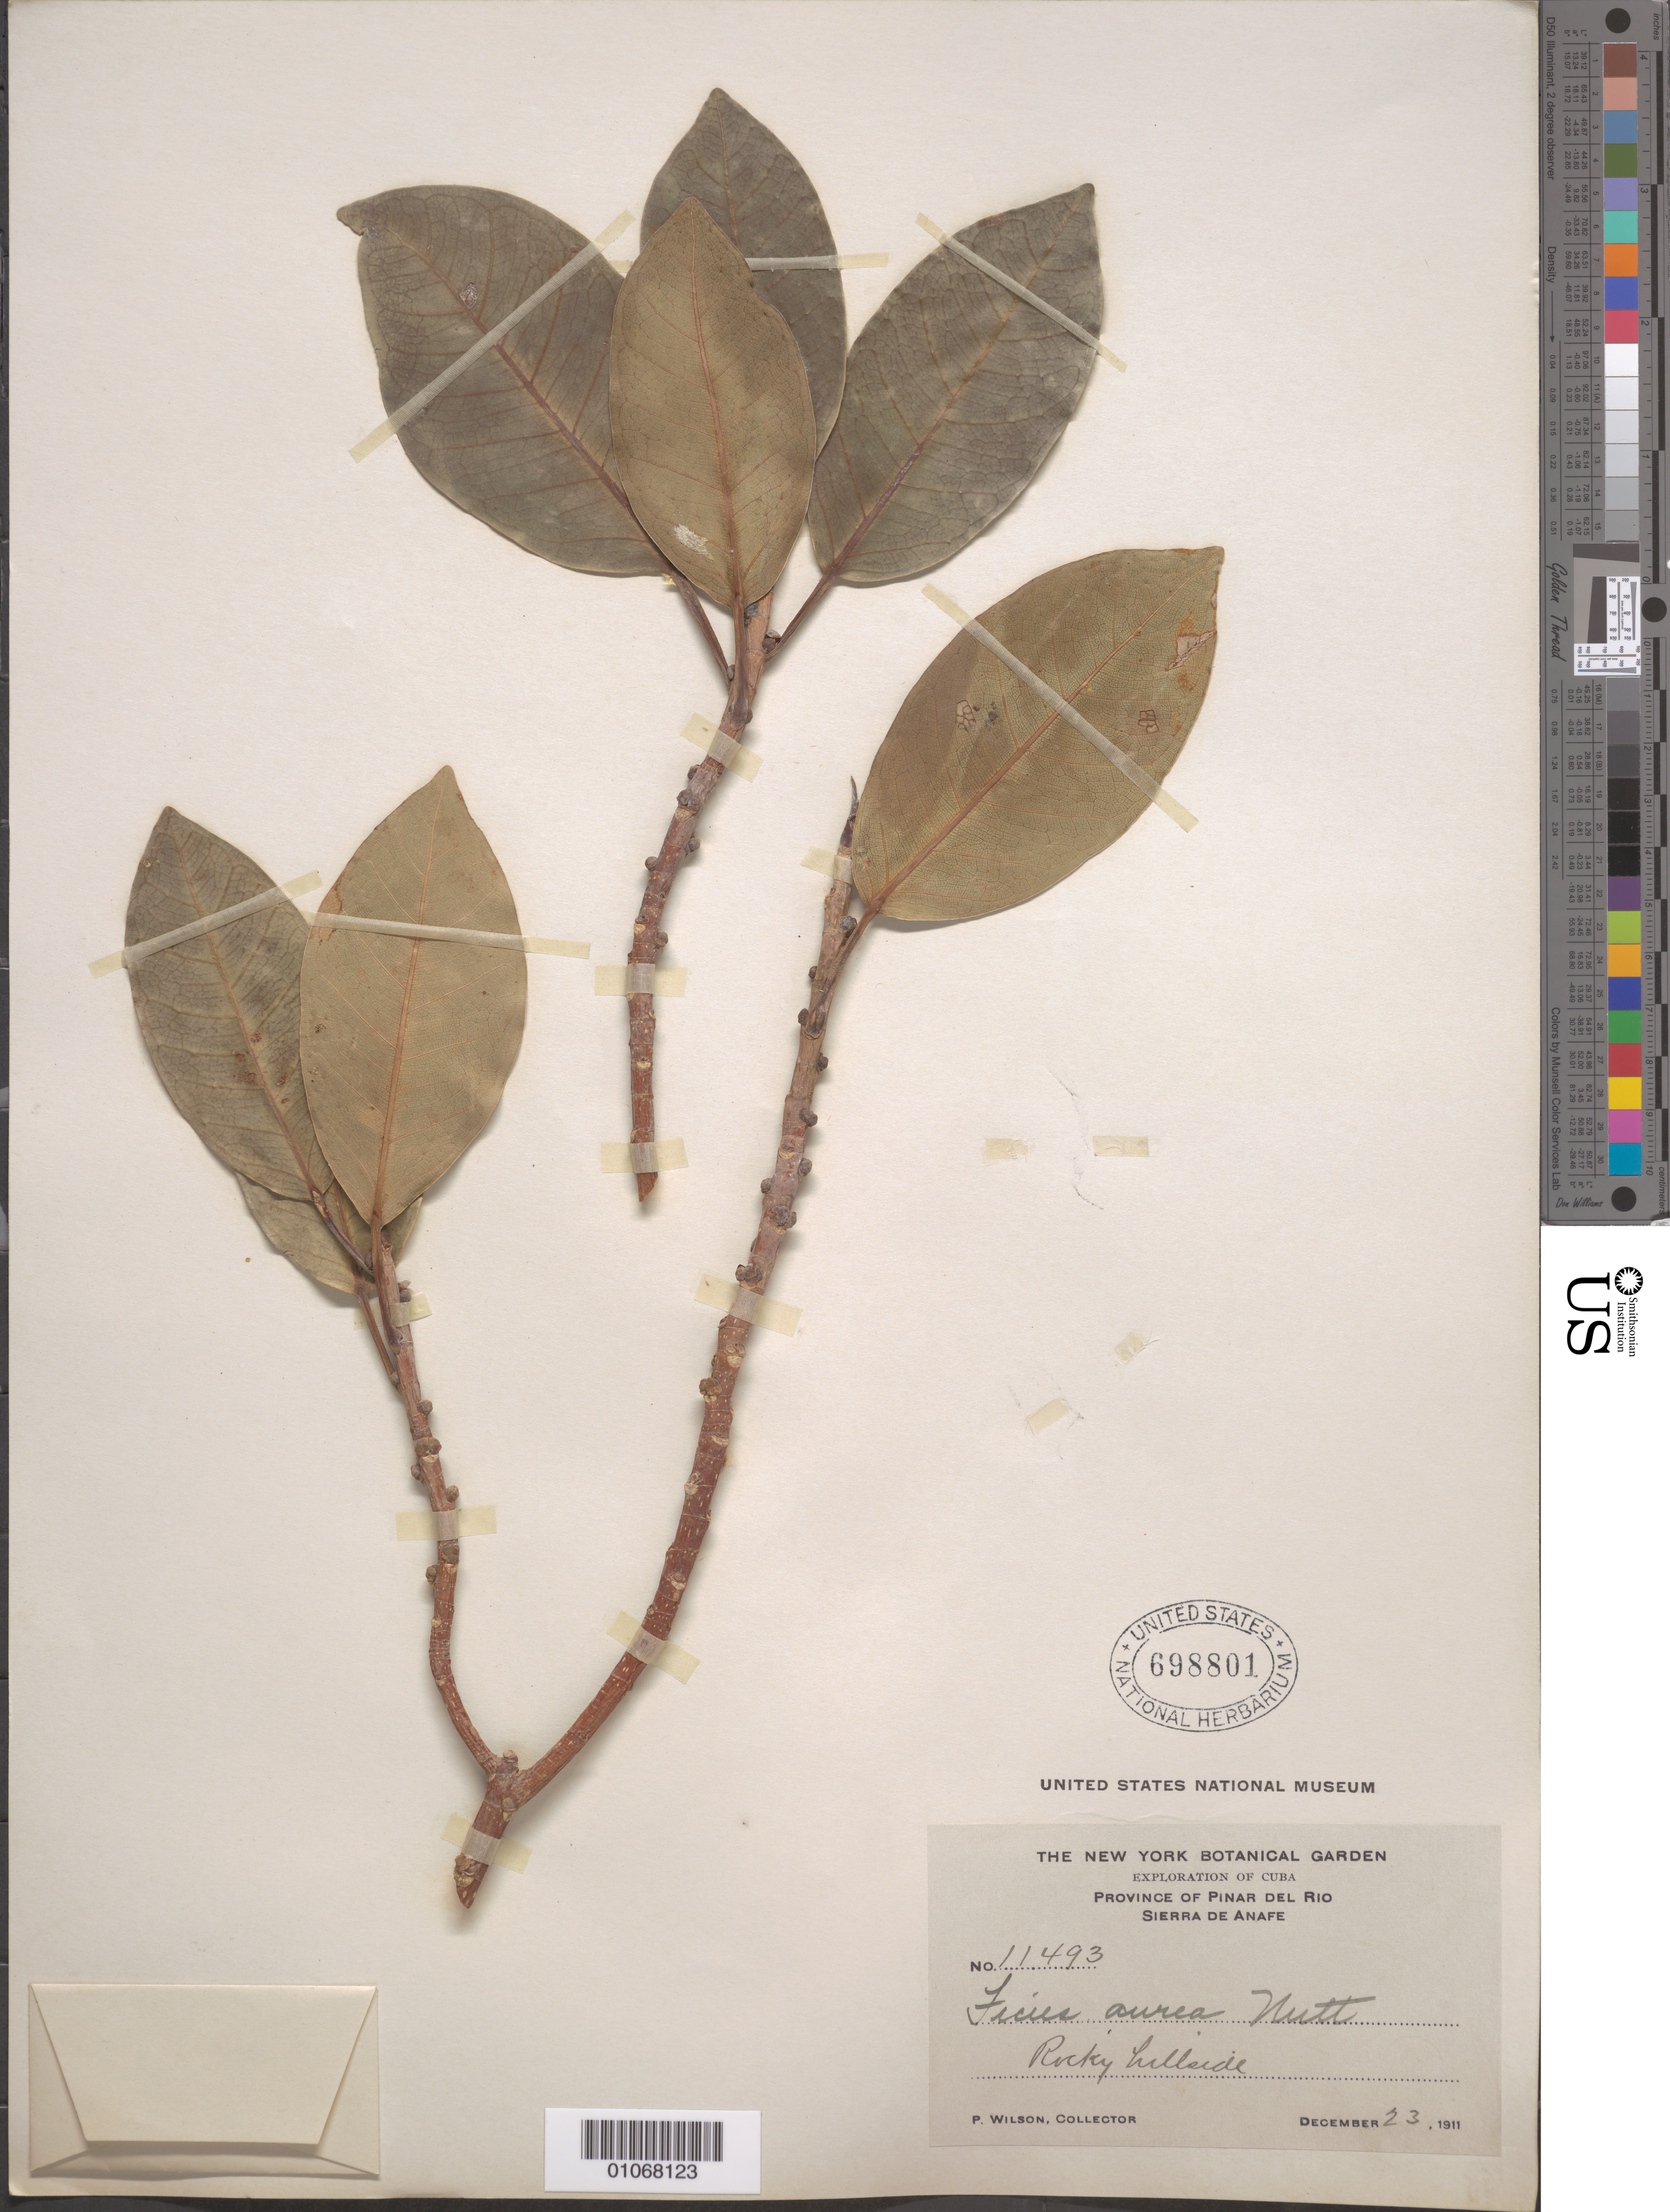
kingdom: Plantae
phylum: Tracheophyta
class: Magnoliopsida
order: Rosales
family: Moraceae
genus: Ficus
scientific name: Ficus aurea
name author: Nutt.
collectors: P. Wilson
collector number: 11493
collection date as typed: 23 Dec 1911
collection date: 1911-12-23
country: Cuba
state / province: Pinar del Rio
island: Cuba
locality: Sierra de Anafe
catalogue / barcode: US 698801